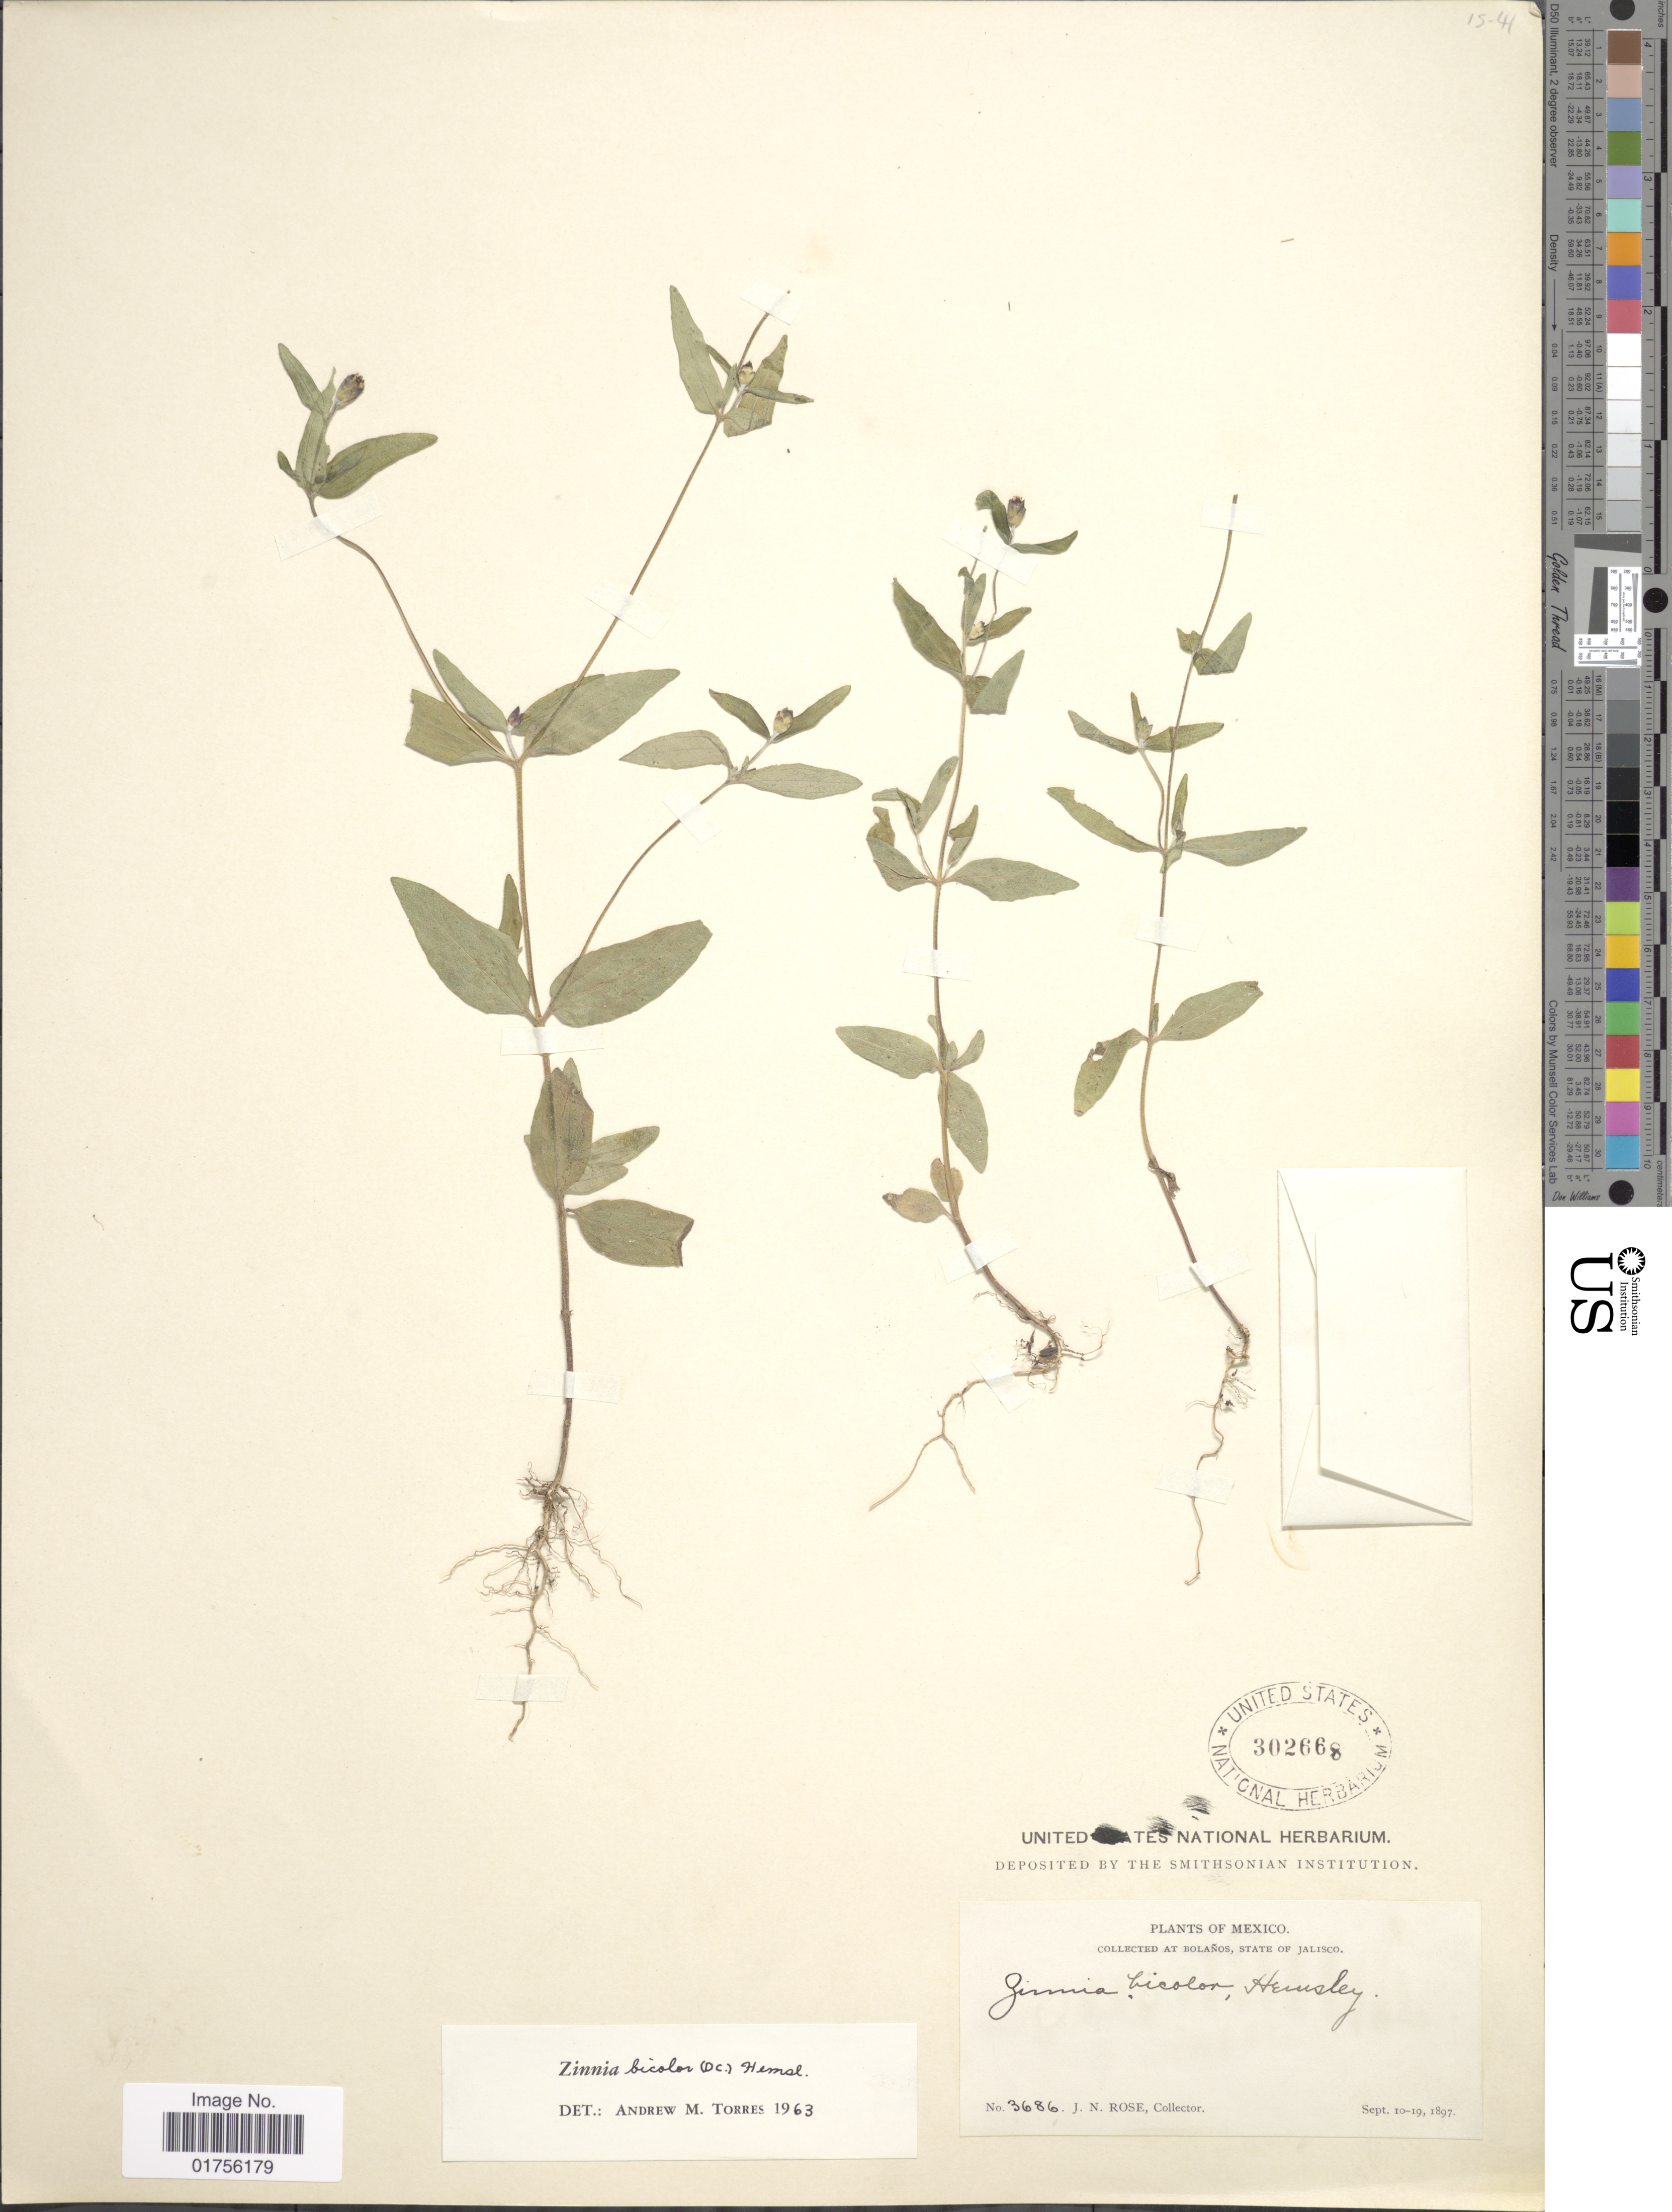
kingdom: Plantae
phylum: Tracheophyta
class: Magnoliopsida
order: Asterales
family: Asteraceae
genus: Zinnia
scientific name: Zinnia bicolor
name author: (DC.) Hemsl.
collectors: J. N. Rose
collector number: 3686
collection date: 1897-09-10/1897-09-19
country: Mexico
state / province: Jalisco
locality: At Bolanos, State of Jalisco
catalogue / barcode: US 302668